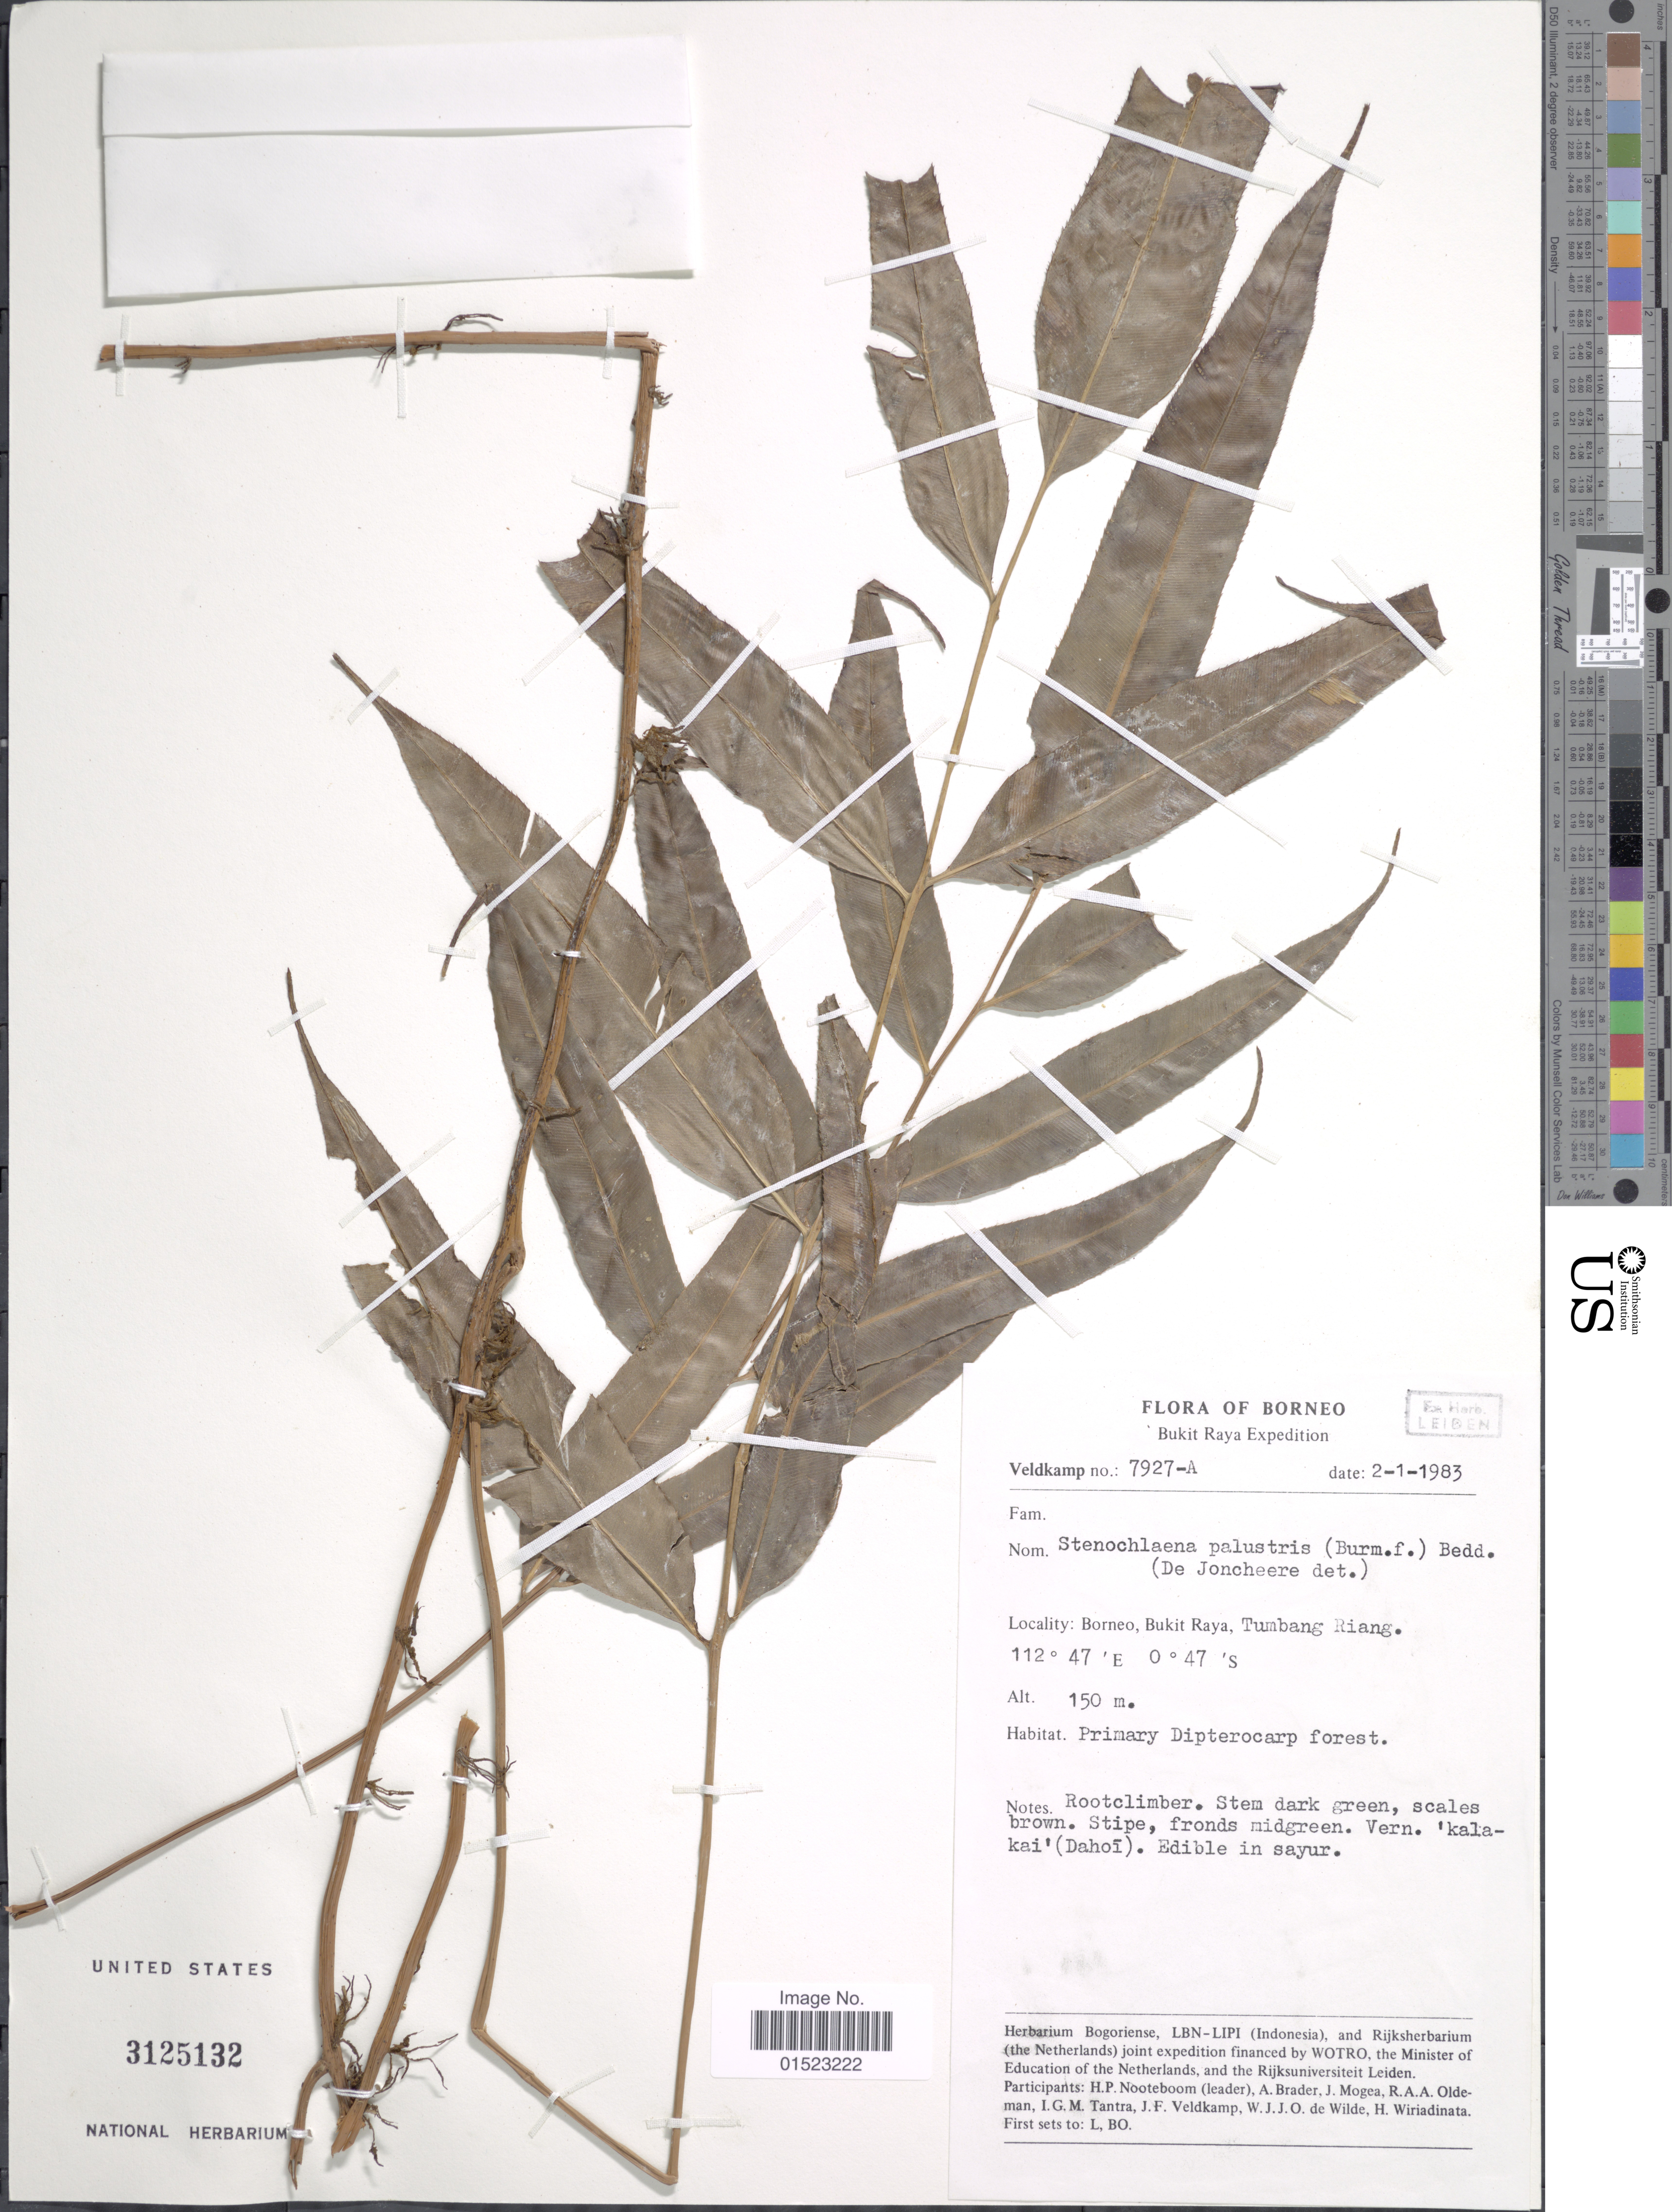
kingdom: Plantae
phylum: Tracheophyta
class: Polypodiopsida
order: Polypodiales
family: Blechnaceae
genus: Stenochlaena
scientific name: Stenochlaena palustris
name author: (Burm. f.) Bedd.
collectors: -. Veldkamp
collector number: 7927-A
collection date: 1983-01-02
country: Malaysia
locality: Borneo, Bukit Raya, Tumbang Riang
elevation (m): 150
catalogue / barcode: US 3125132